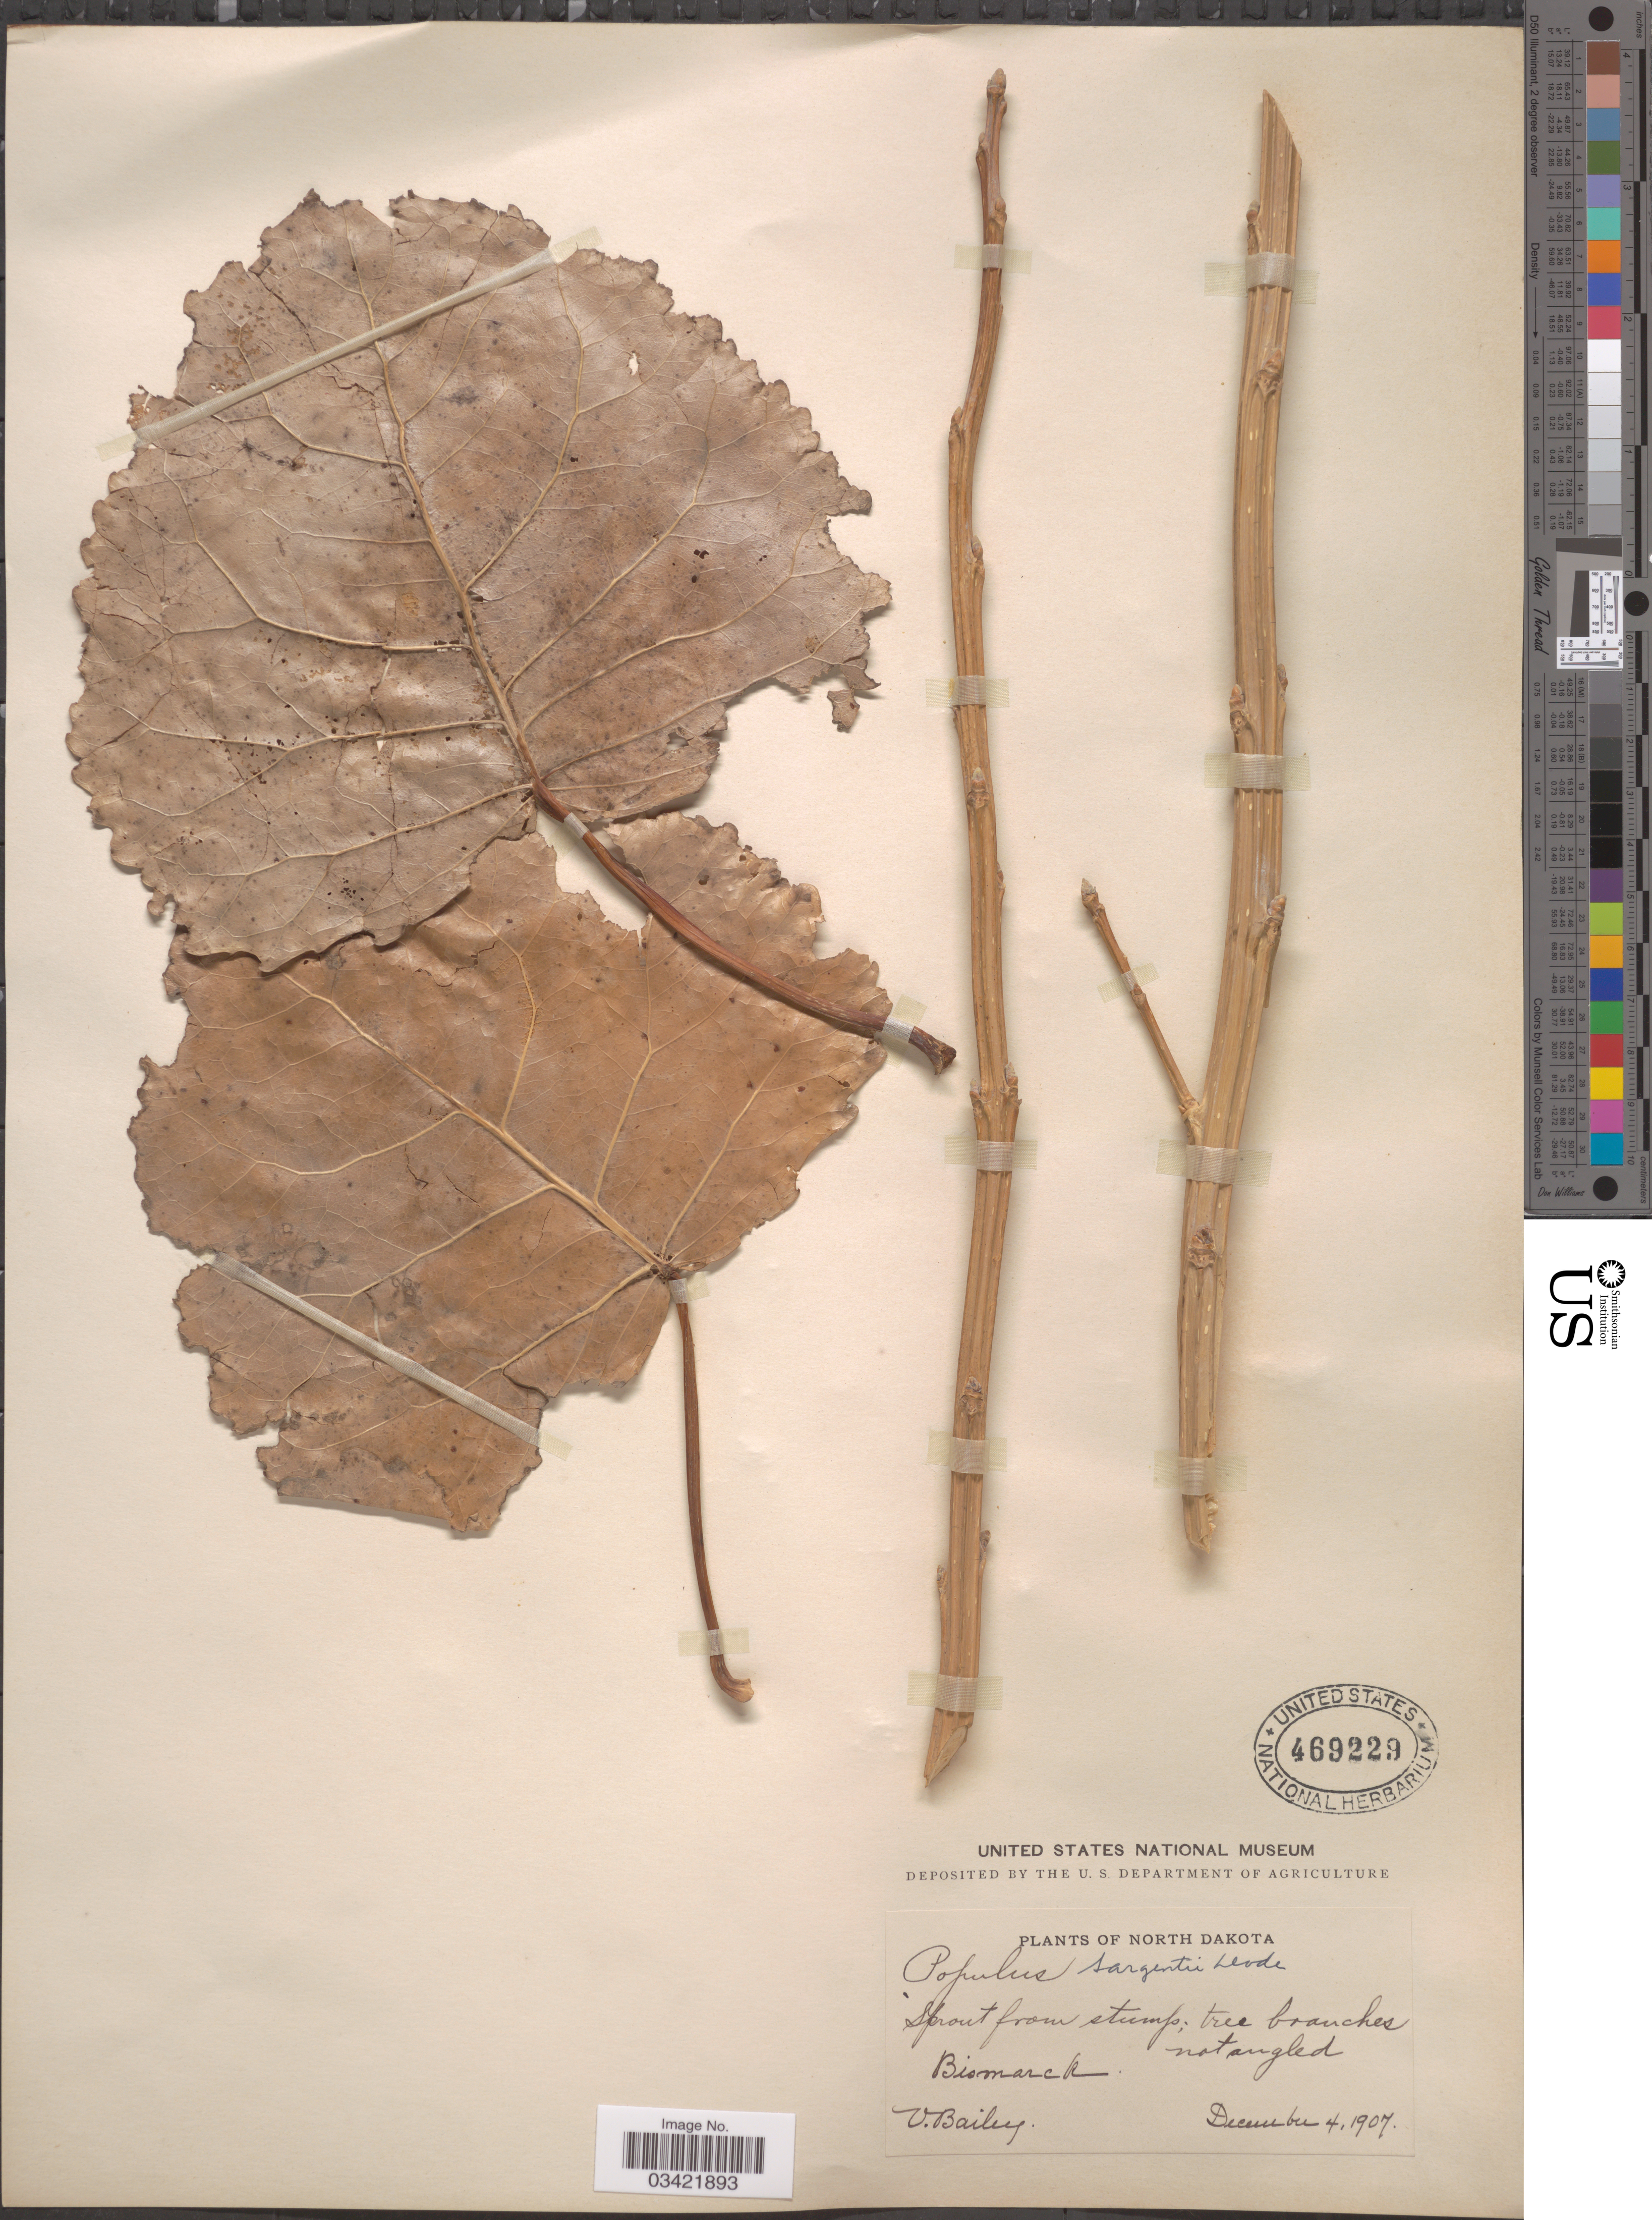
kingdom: Plantae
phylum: Tracheophyta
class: Magnoliopsida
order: Malpighiales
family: Salicaceae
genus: Populus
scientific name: Populus deltoides subsp. monilifera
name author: (Aiton) Eckenw.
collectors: V. L. Bailey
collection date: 1907-12-04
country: United States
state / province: North Dakota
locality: Bismarck.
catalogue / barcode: US 469229